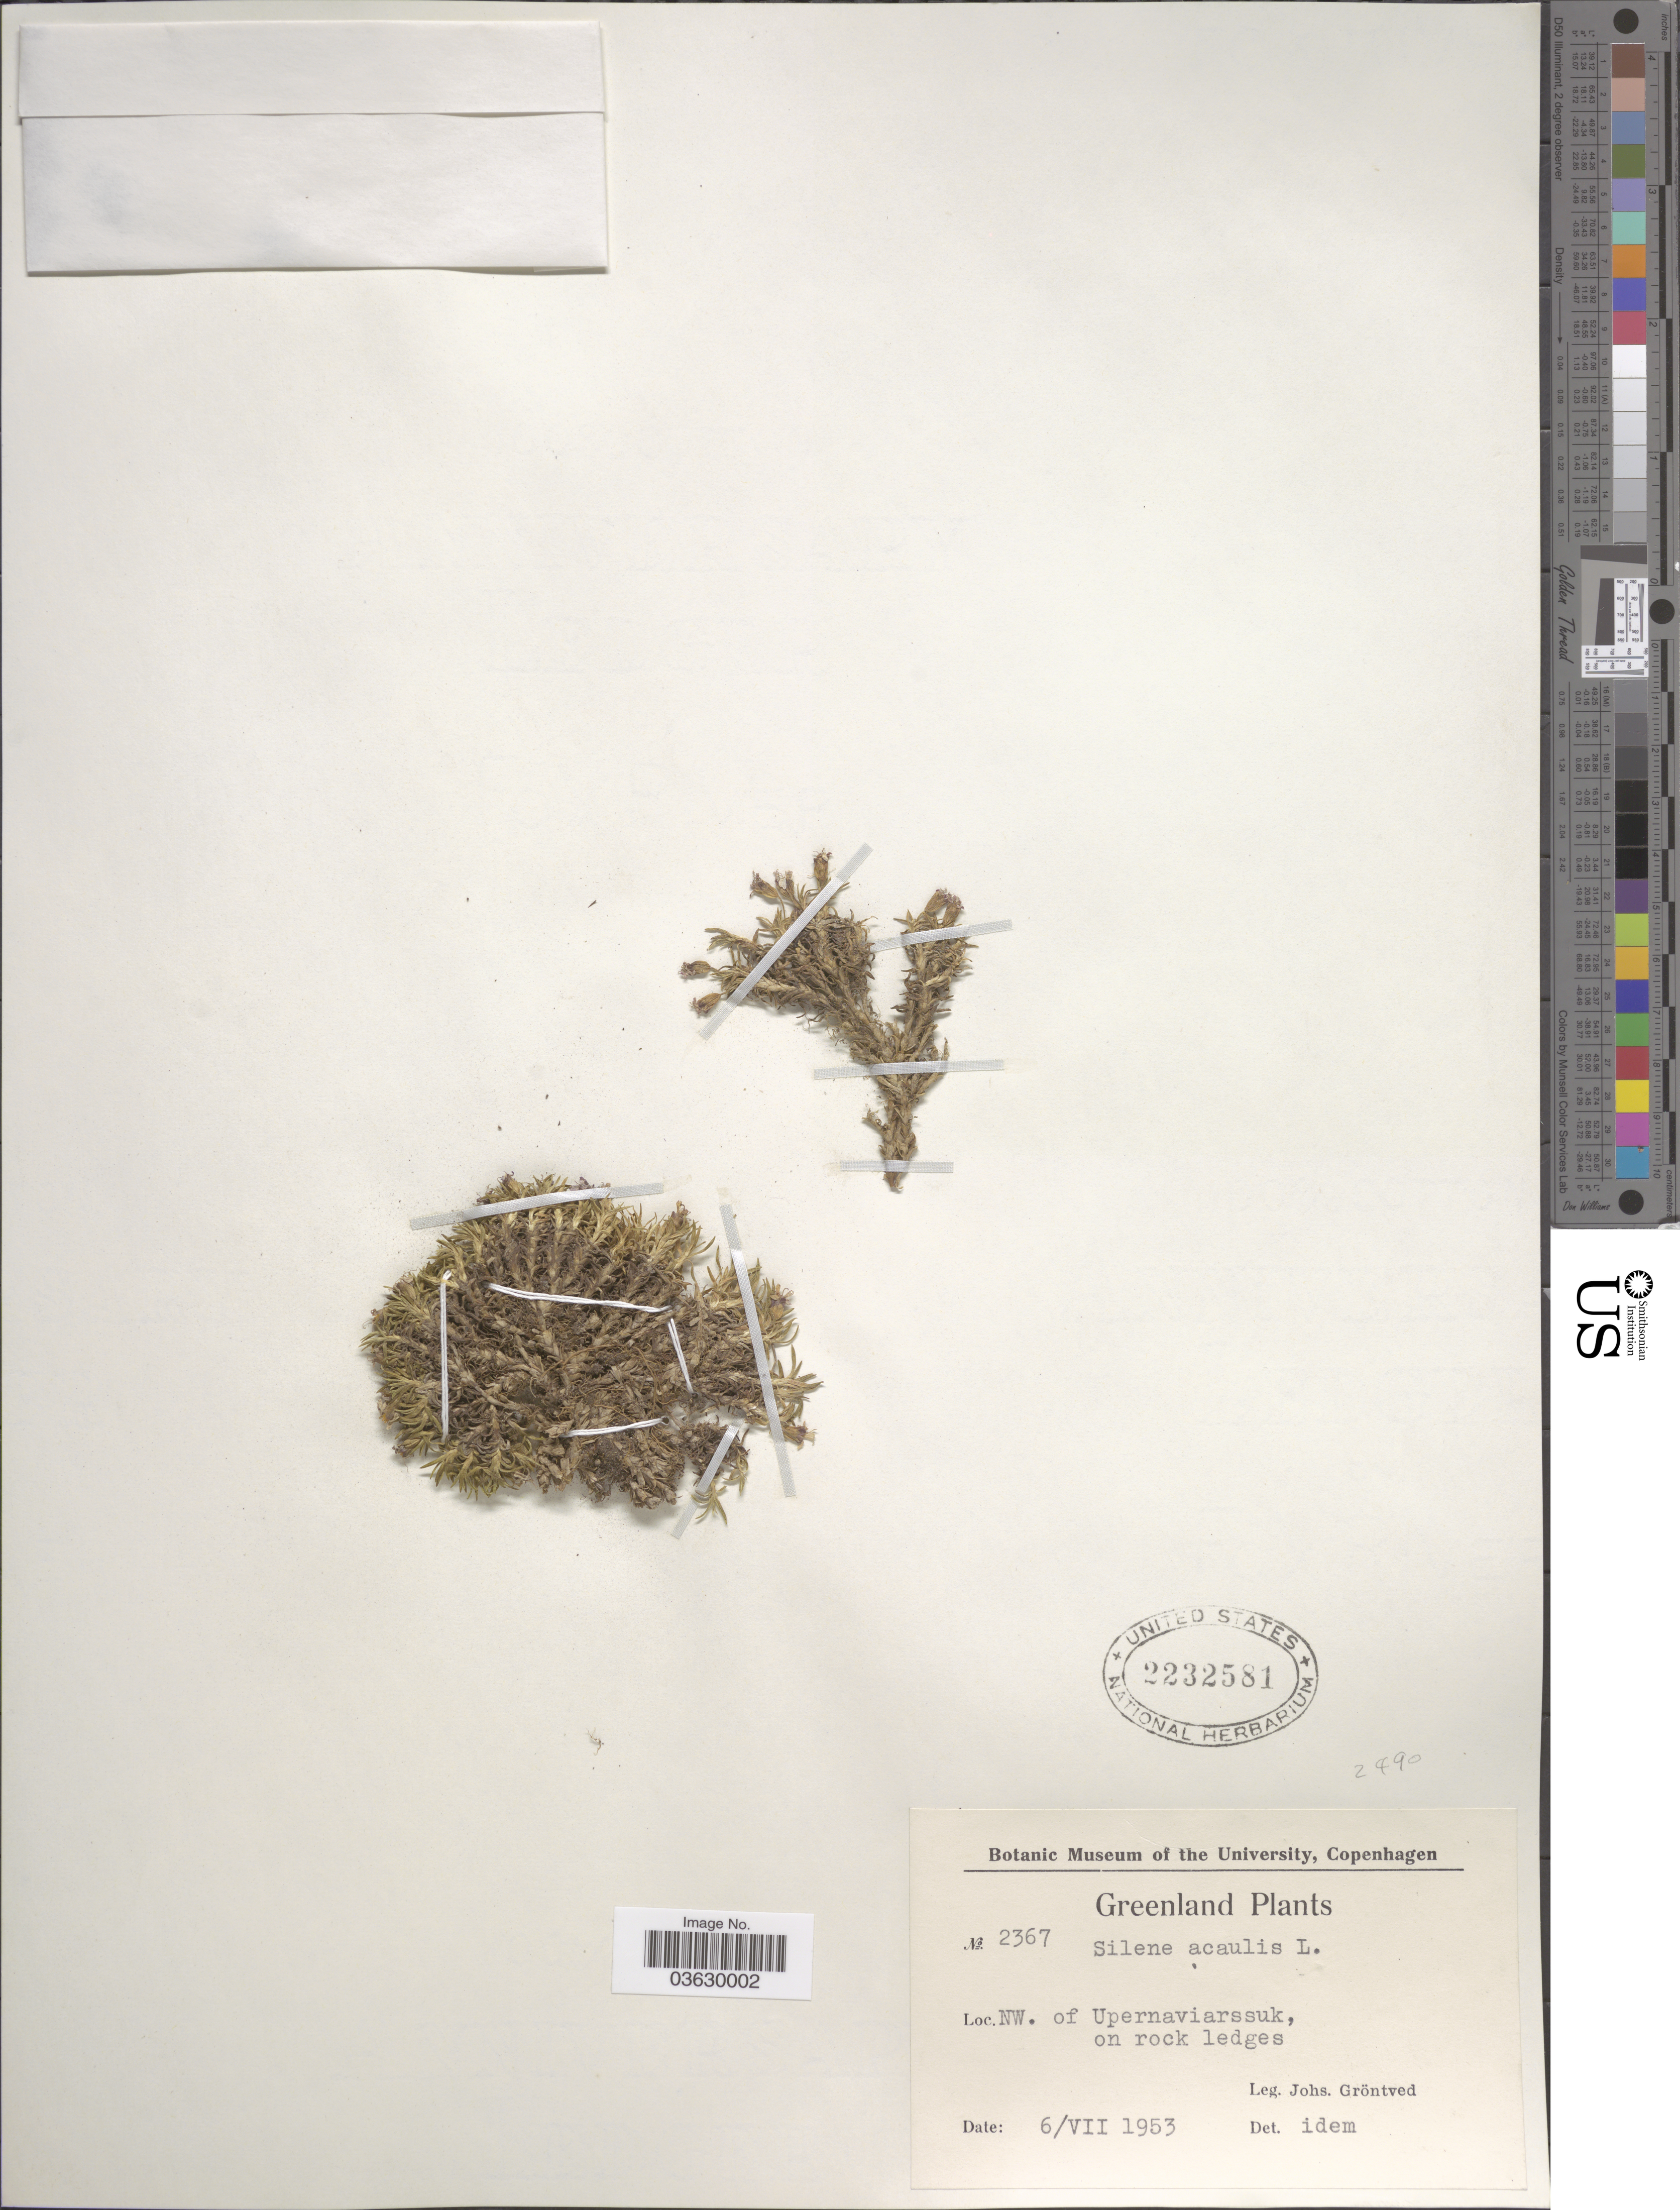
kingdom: Plantae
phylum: Tracheophyta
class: Magnoliopsida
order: Caryophyllales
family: Caryophyllaceae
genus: Silene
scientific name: Silene acaulis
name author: (L.) Jacq.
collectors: J. Gröntved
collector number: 2367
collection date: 1953-07-06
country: Greenland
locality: NW. of Upernaviarssuk, on rock ledges.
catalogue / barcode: US 2232581